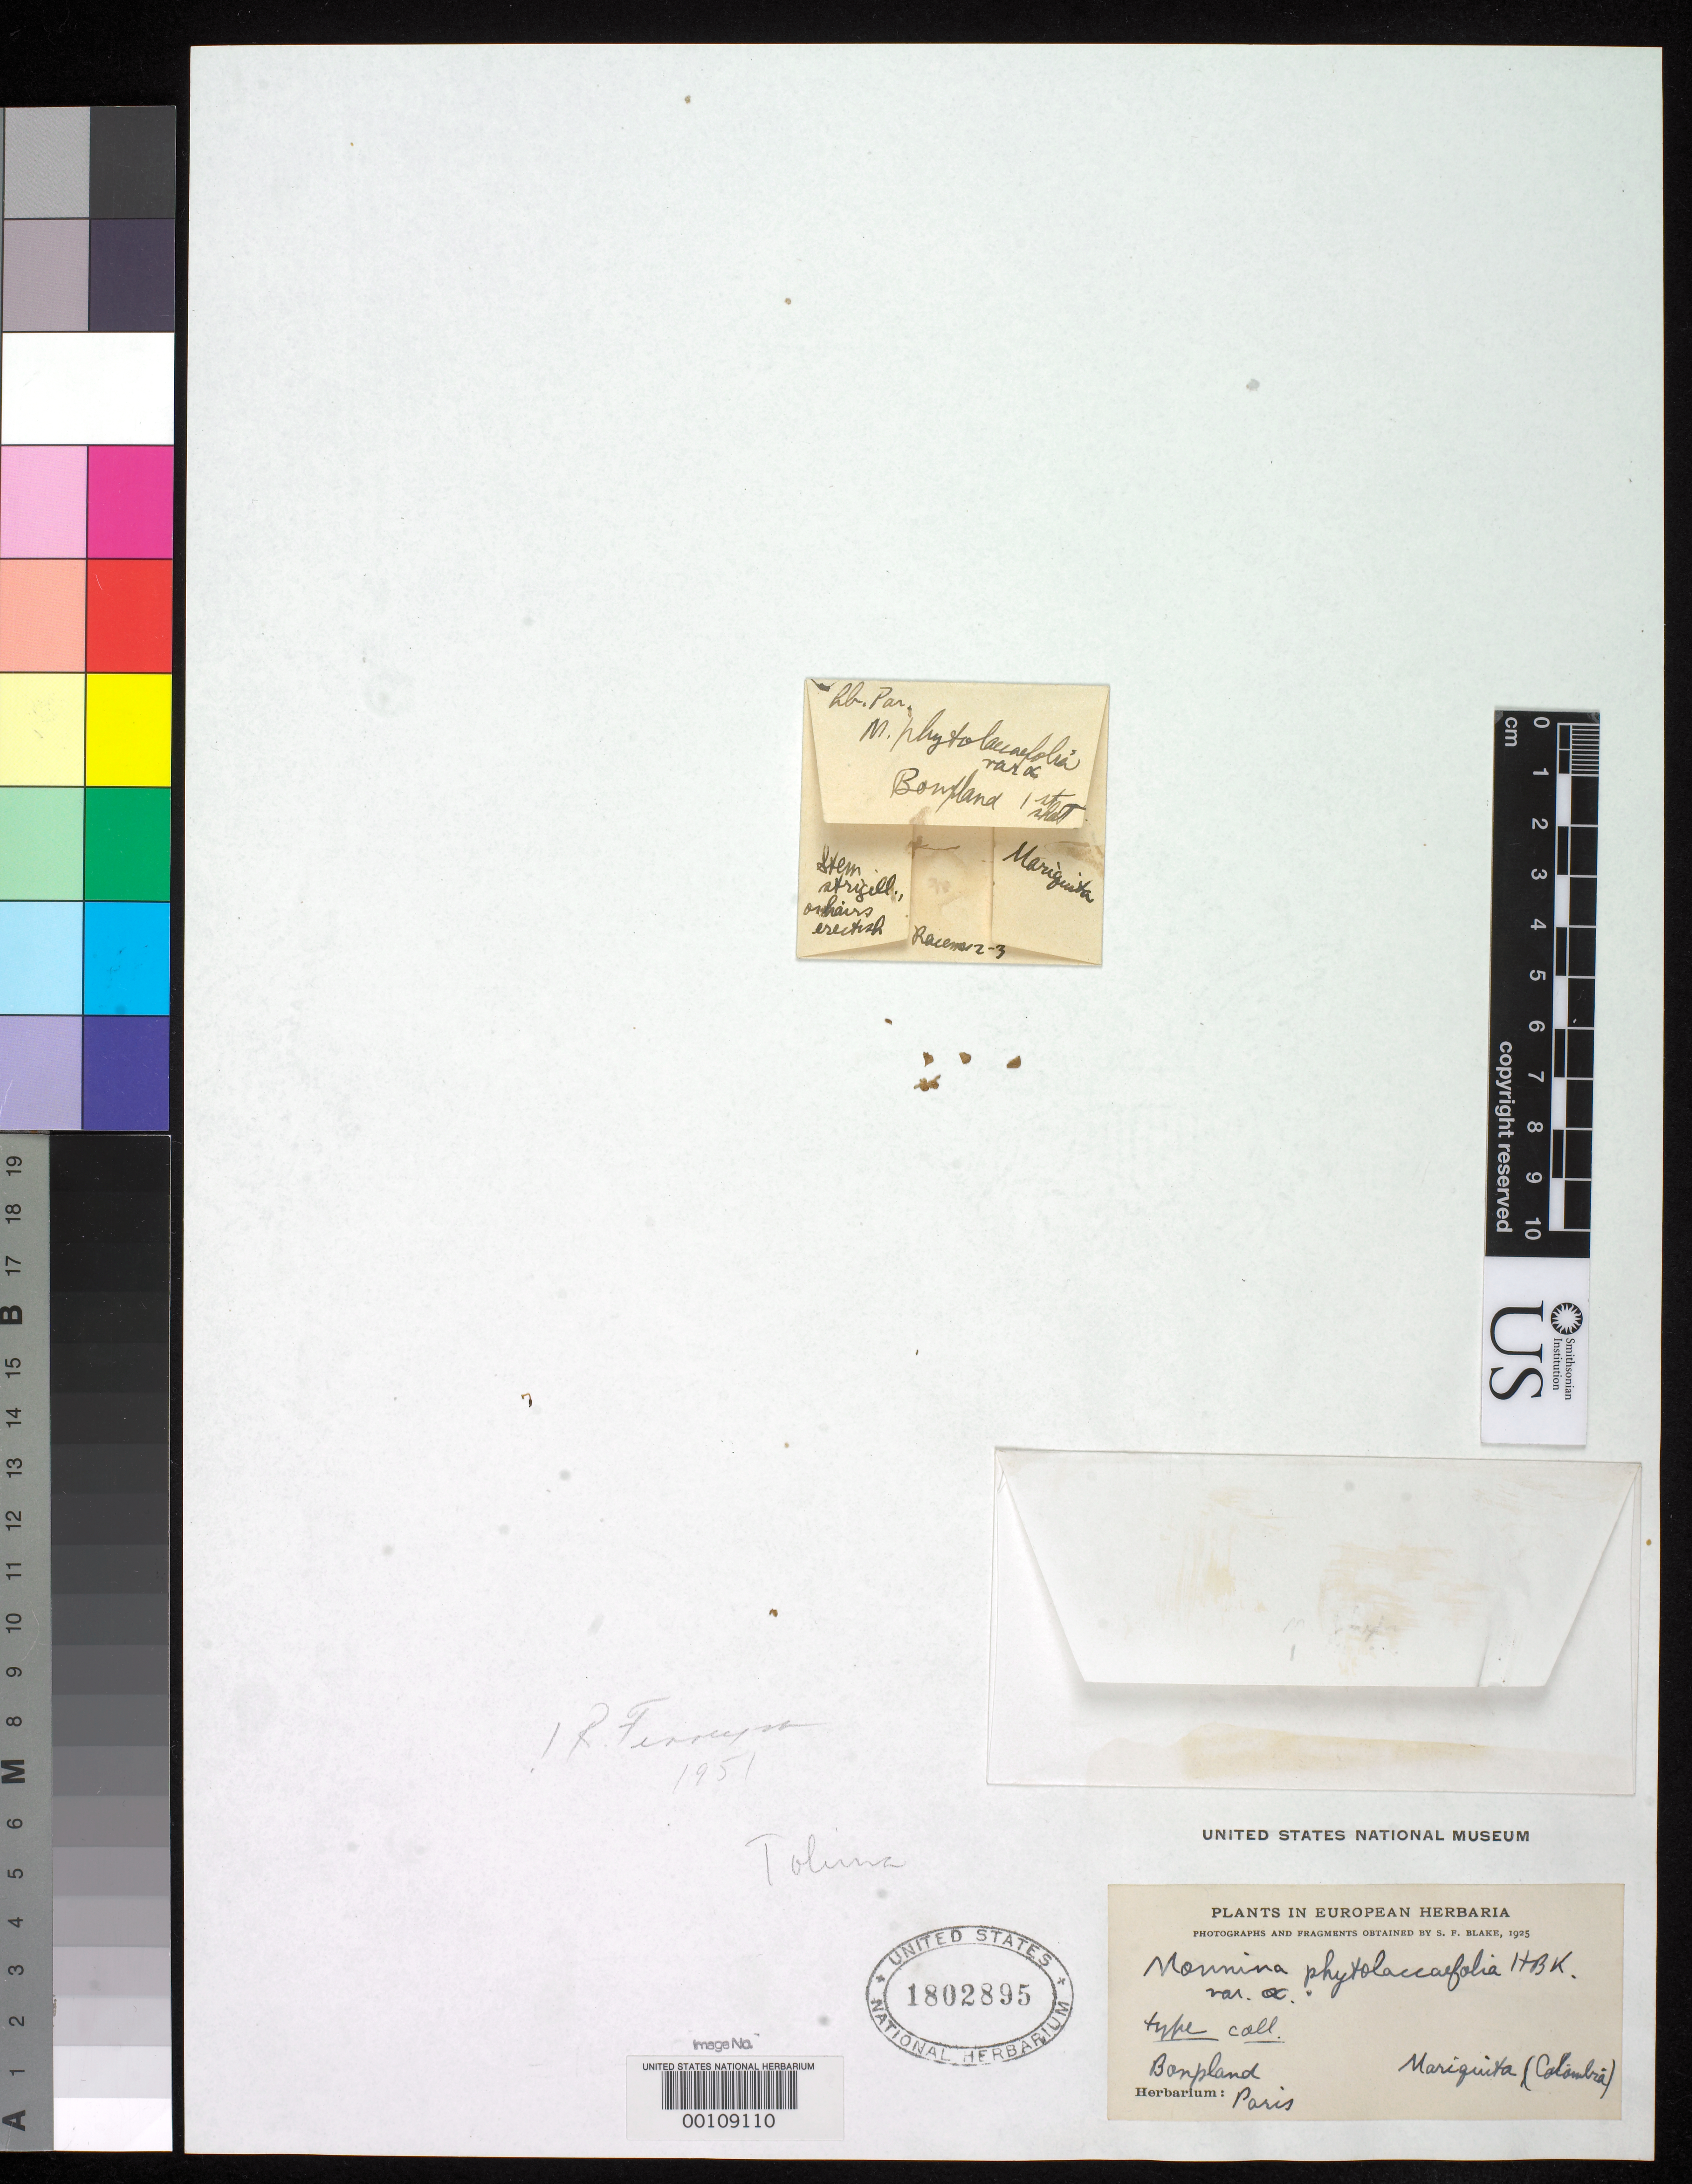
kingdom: Plantae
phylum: Tracheophyta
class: Magnoliopsida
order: Fabales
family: Polygalaceae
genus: Monnina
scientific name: Monnina phytolaccifolia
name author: Kunth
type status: Type Fragment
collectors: F. W. Humboldt & A. J. A. Bonpland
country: Colombia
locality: Mariquita.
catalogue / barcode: US 1802895